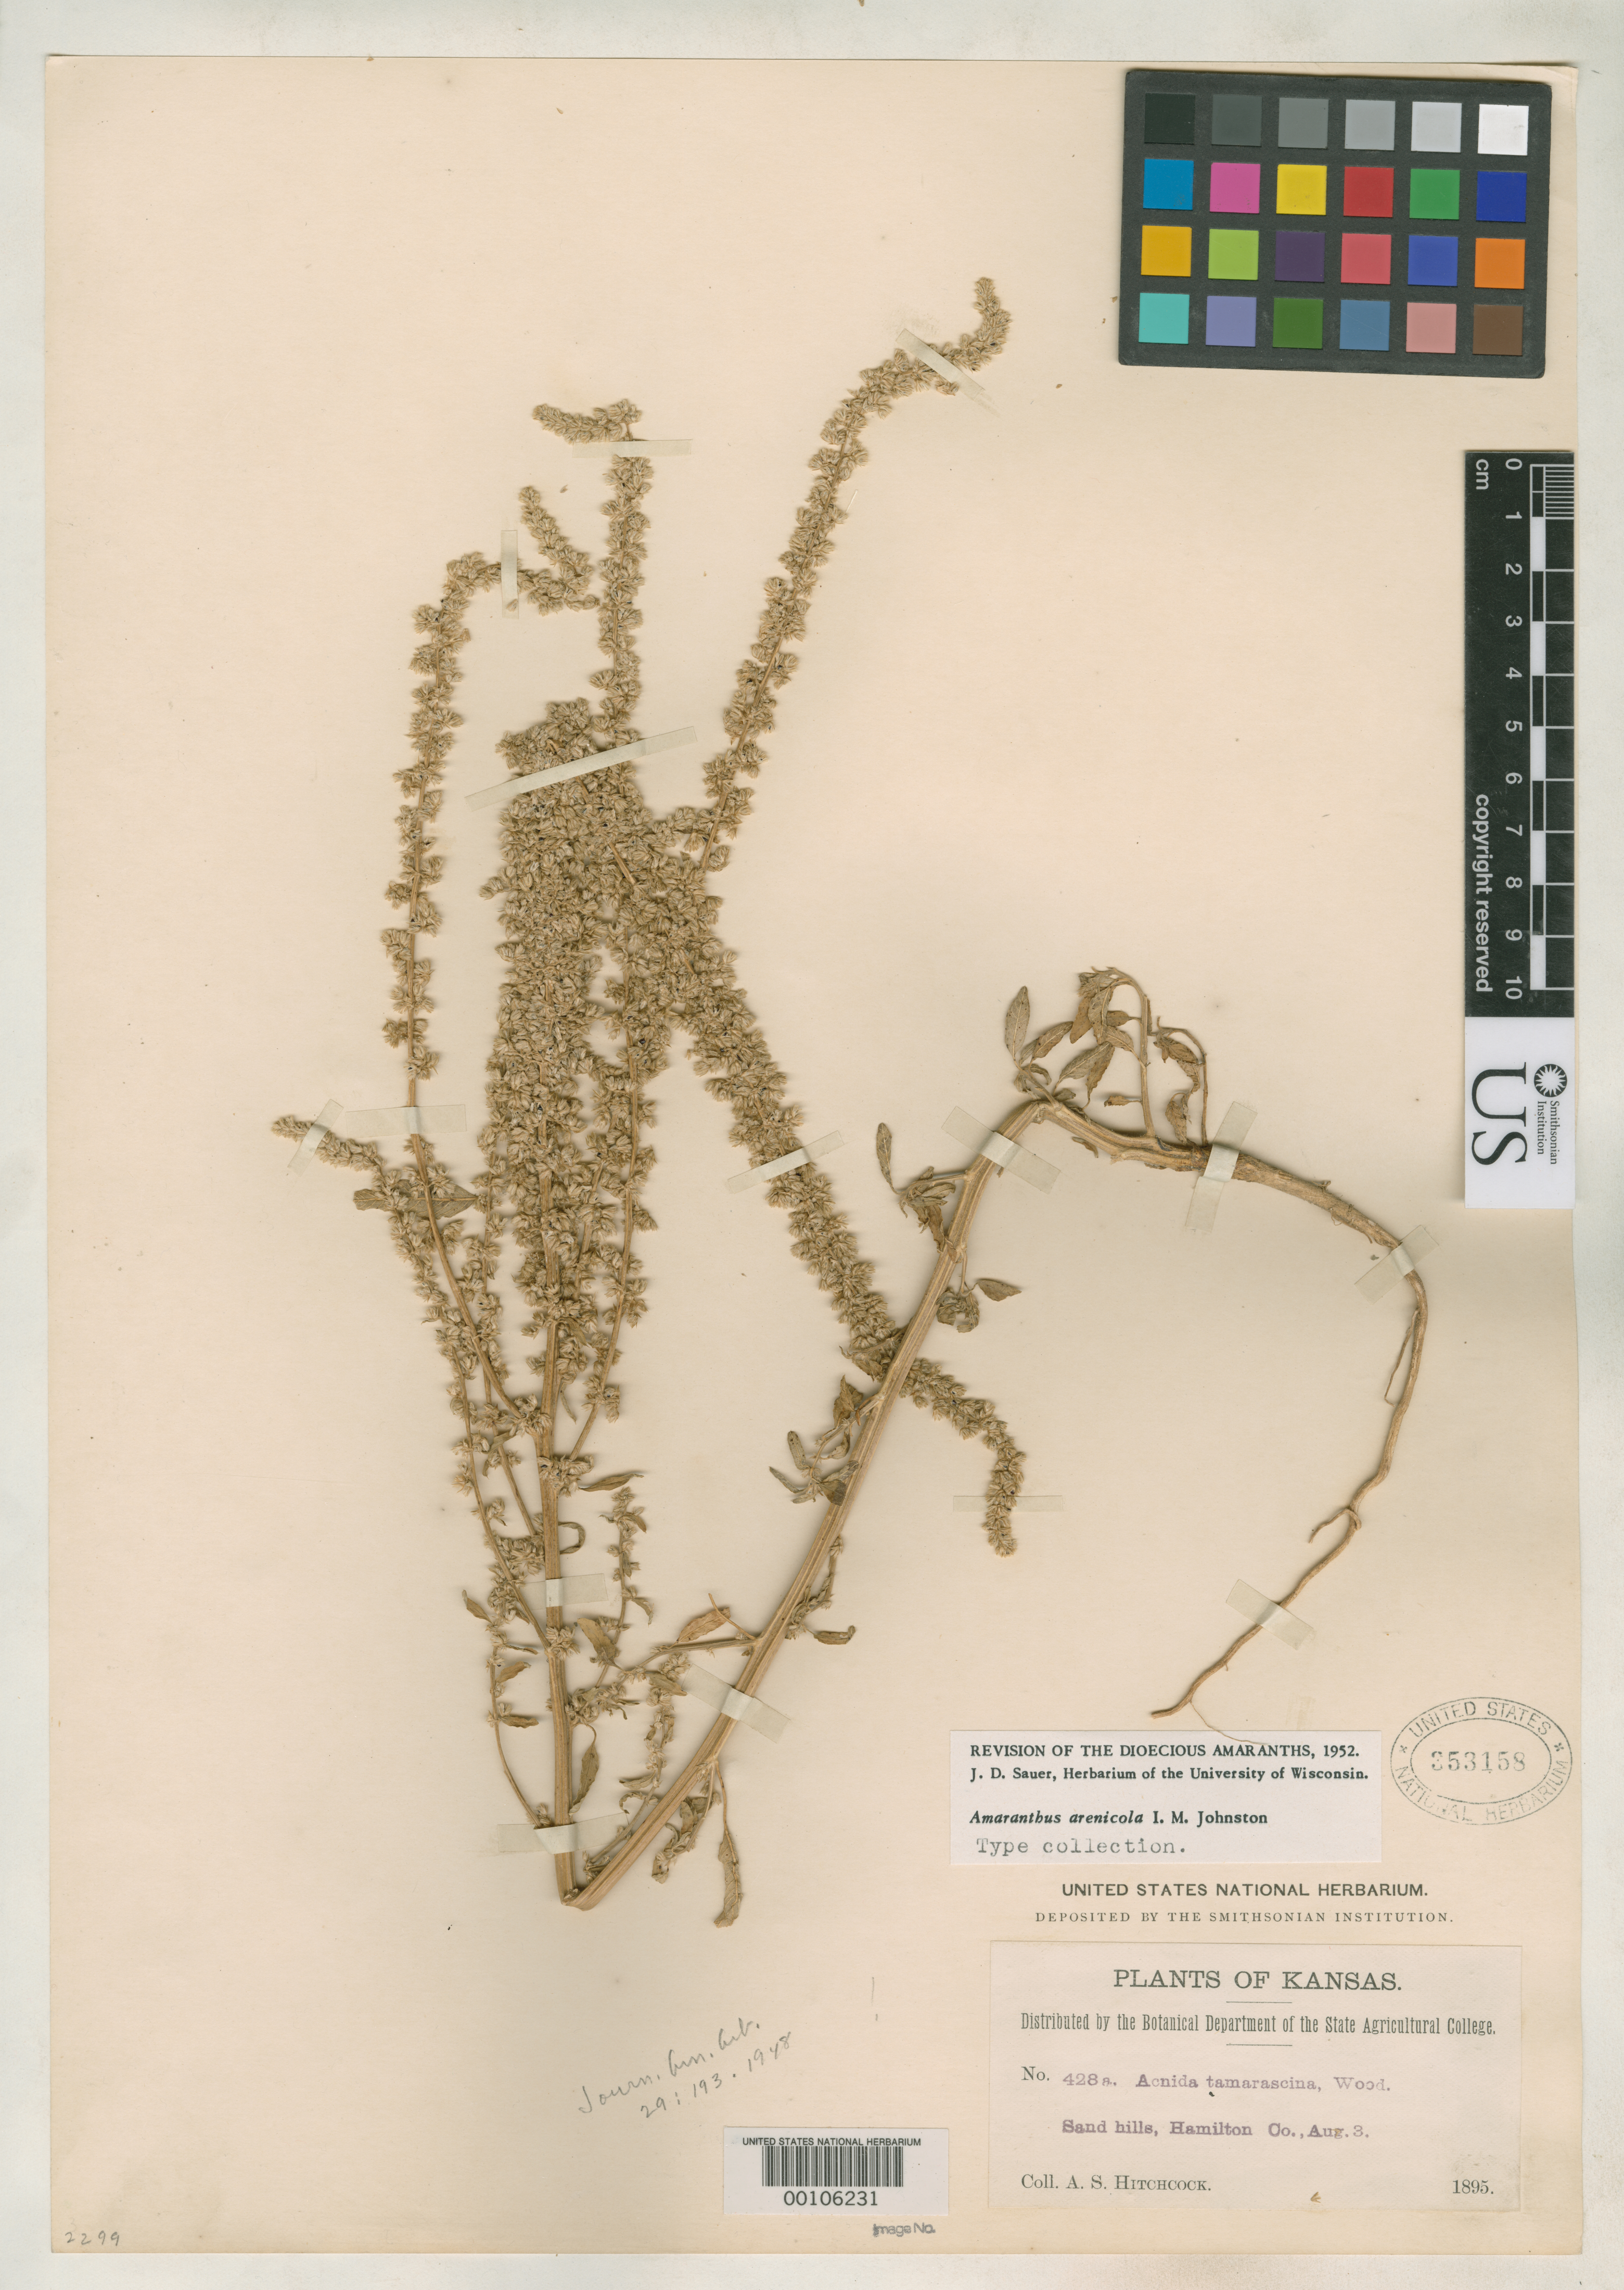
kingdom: Plantae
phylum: Tracheophyta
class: Magnoliopsida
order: Caryophyllales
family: Amaranthaceae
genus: Amaranthus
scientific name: Amaranthus arenicola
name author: I.M. Johnst.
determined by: Sauer, J. D.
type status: Isotype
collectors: A. S. Hitchcock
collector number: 428 a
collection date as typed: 03 Aug 1895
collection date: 1895-08-03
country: United States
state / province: Kansas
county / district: Hamilton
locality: Sand hills, Hamilton Co.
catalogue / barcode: US 353158